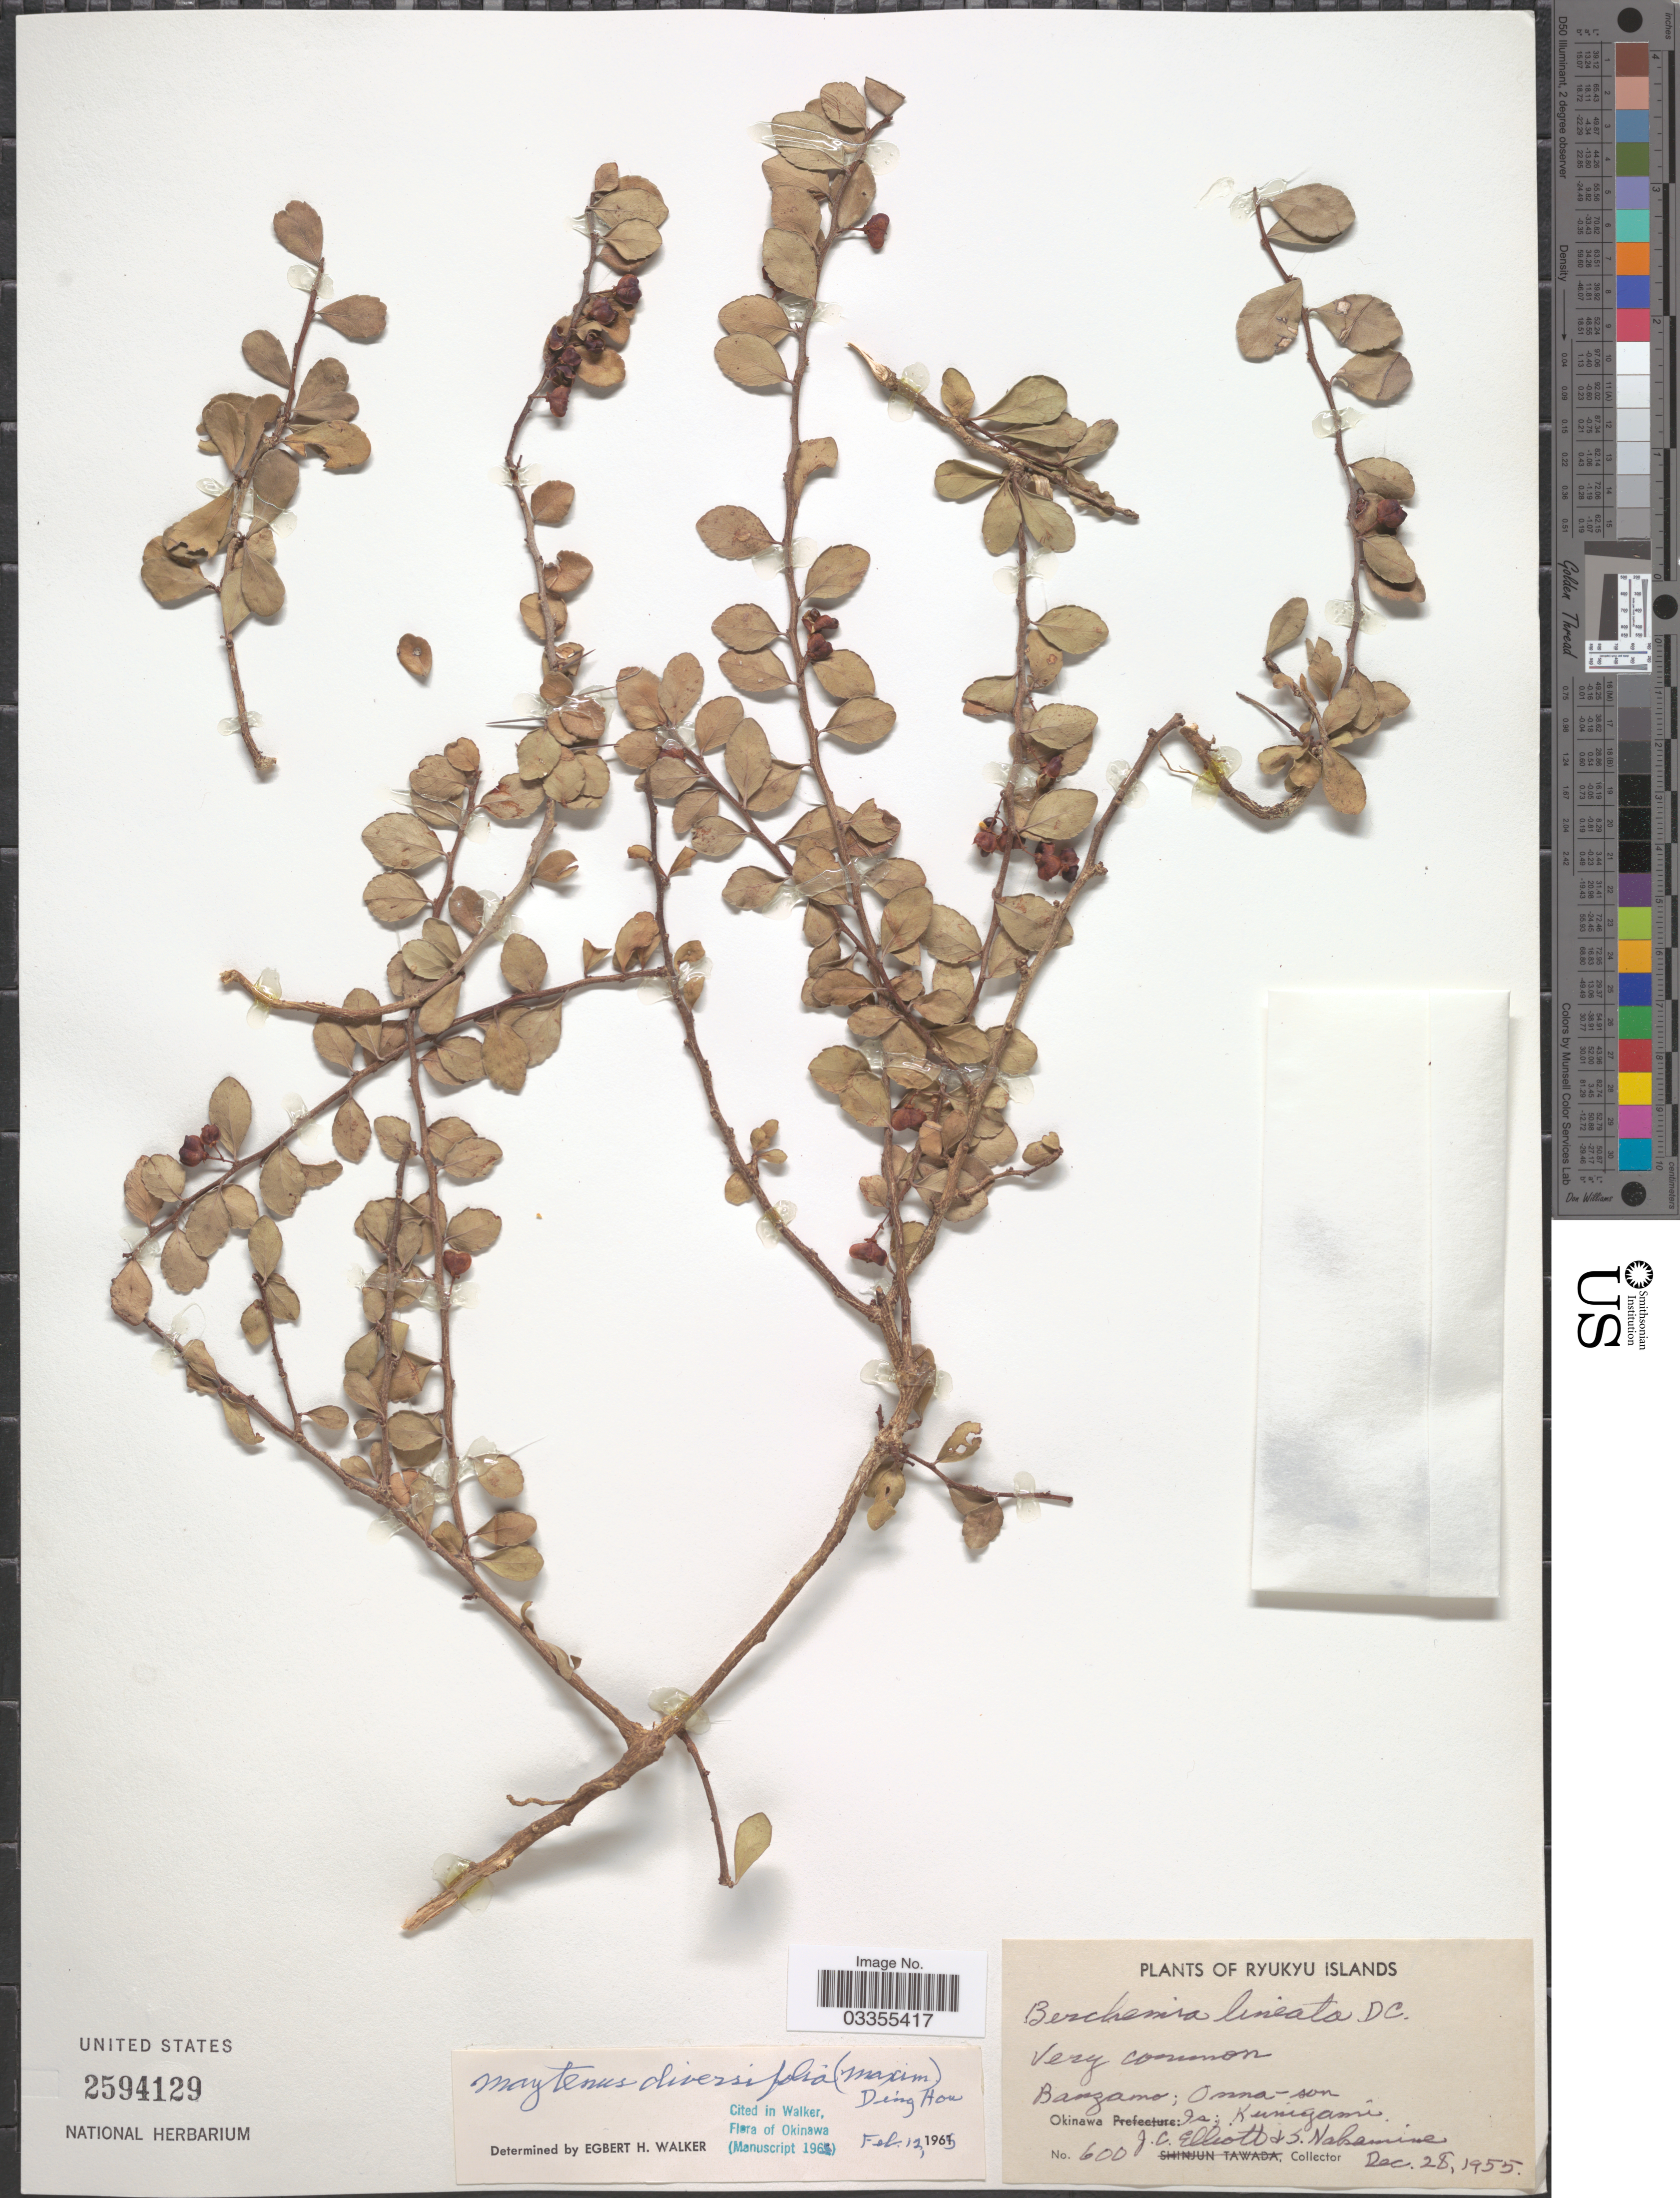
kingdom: Plantae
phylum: Tracheophyta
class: Magnoliopsida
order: Celastrales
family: Celastraceae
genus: Gymnosporia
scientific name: Gymnosporia diversifolia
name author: Maxim.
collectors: J. C. Elliott & S. Nakamina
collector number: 600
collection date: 1955-12-28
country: Japan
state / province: Okinawa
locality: Ryukyu Islands. Banzamo; Onna-son. Okinawa Is.: Kunigami.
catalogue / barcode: US 2594129